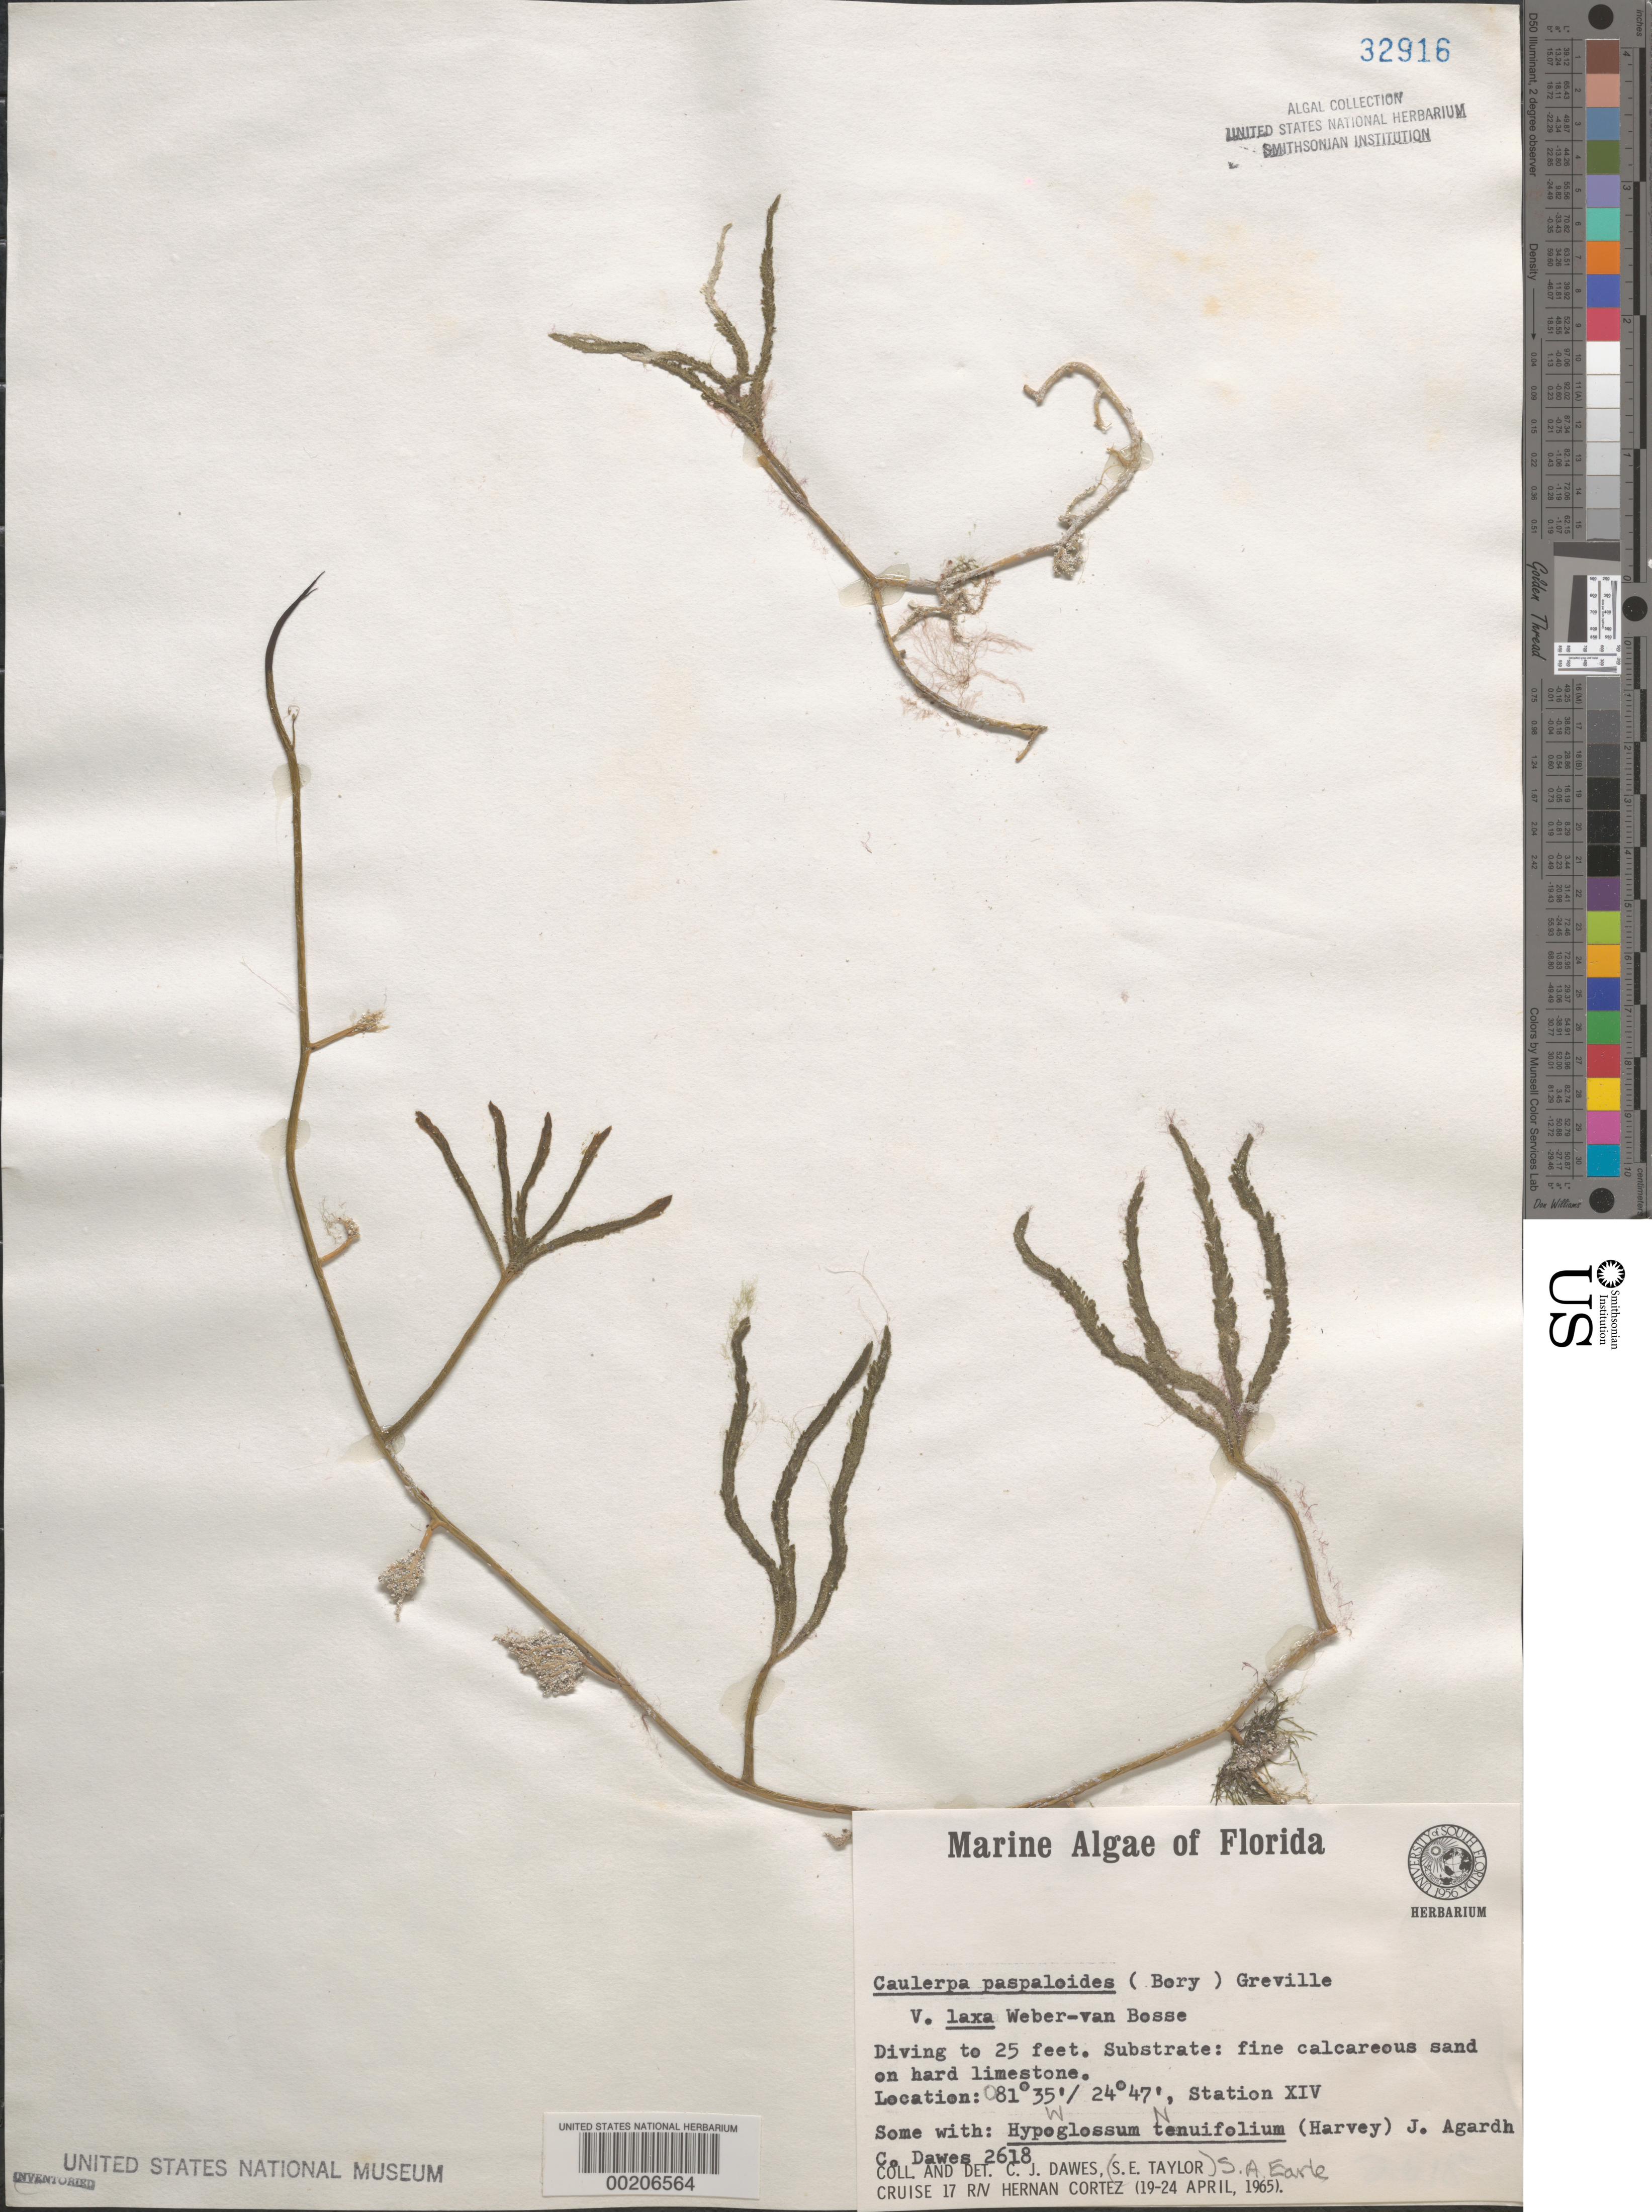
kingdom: Plantae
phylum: Chlorophyta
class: Ulvophyceae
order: Bryopsidales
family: Caulerpaceae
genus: Caulerpa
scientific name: Caulerpa paspaloides var. laxa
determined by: Dawes, C. J.; Earle, S. A.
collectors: C. Dawes & S. A. Earle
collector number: Cjd 2618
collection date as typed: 19 Apr 1965 to 24 Apr 1965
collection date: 1965-04-19/1965-04-24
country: United States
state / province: Florida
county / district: Monroe County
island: Florida Keys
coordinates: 24 47' N, 81 35' W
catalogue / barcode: US 32916